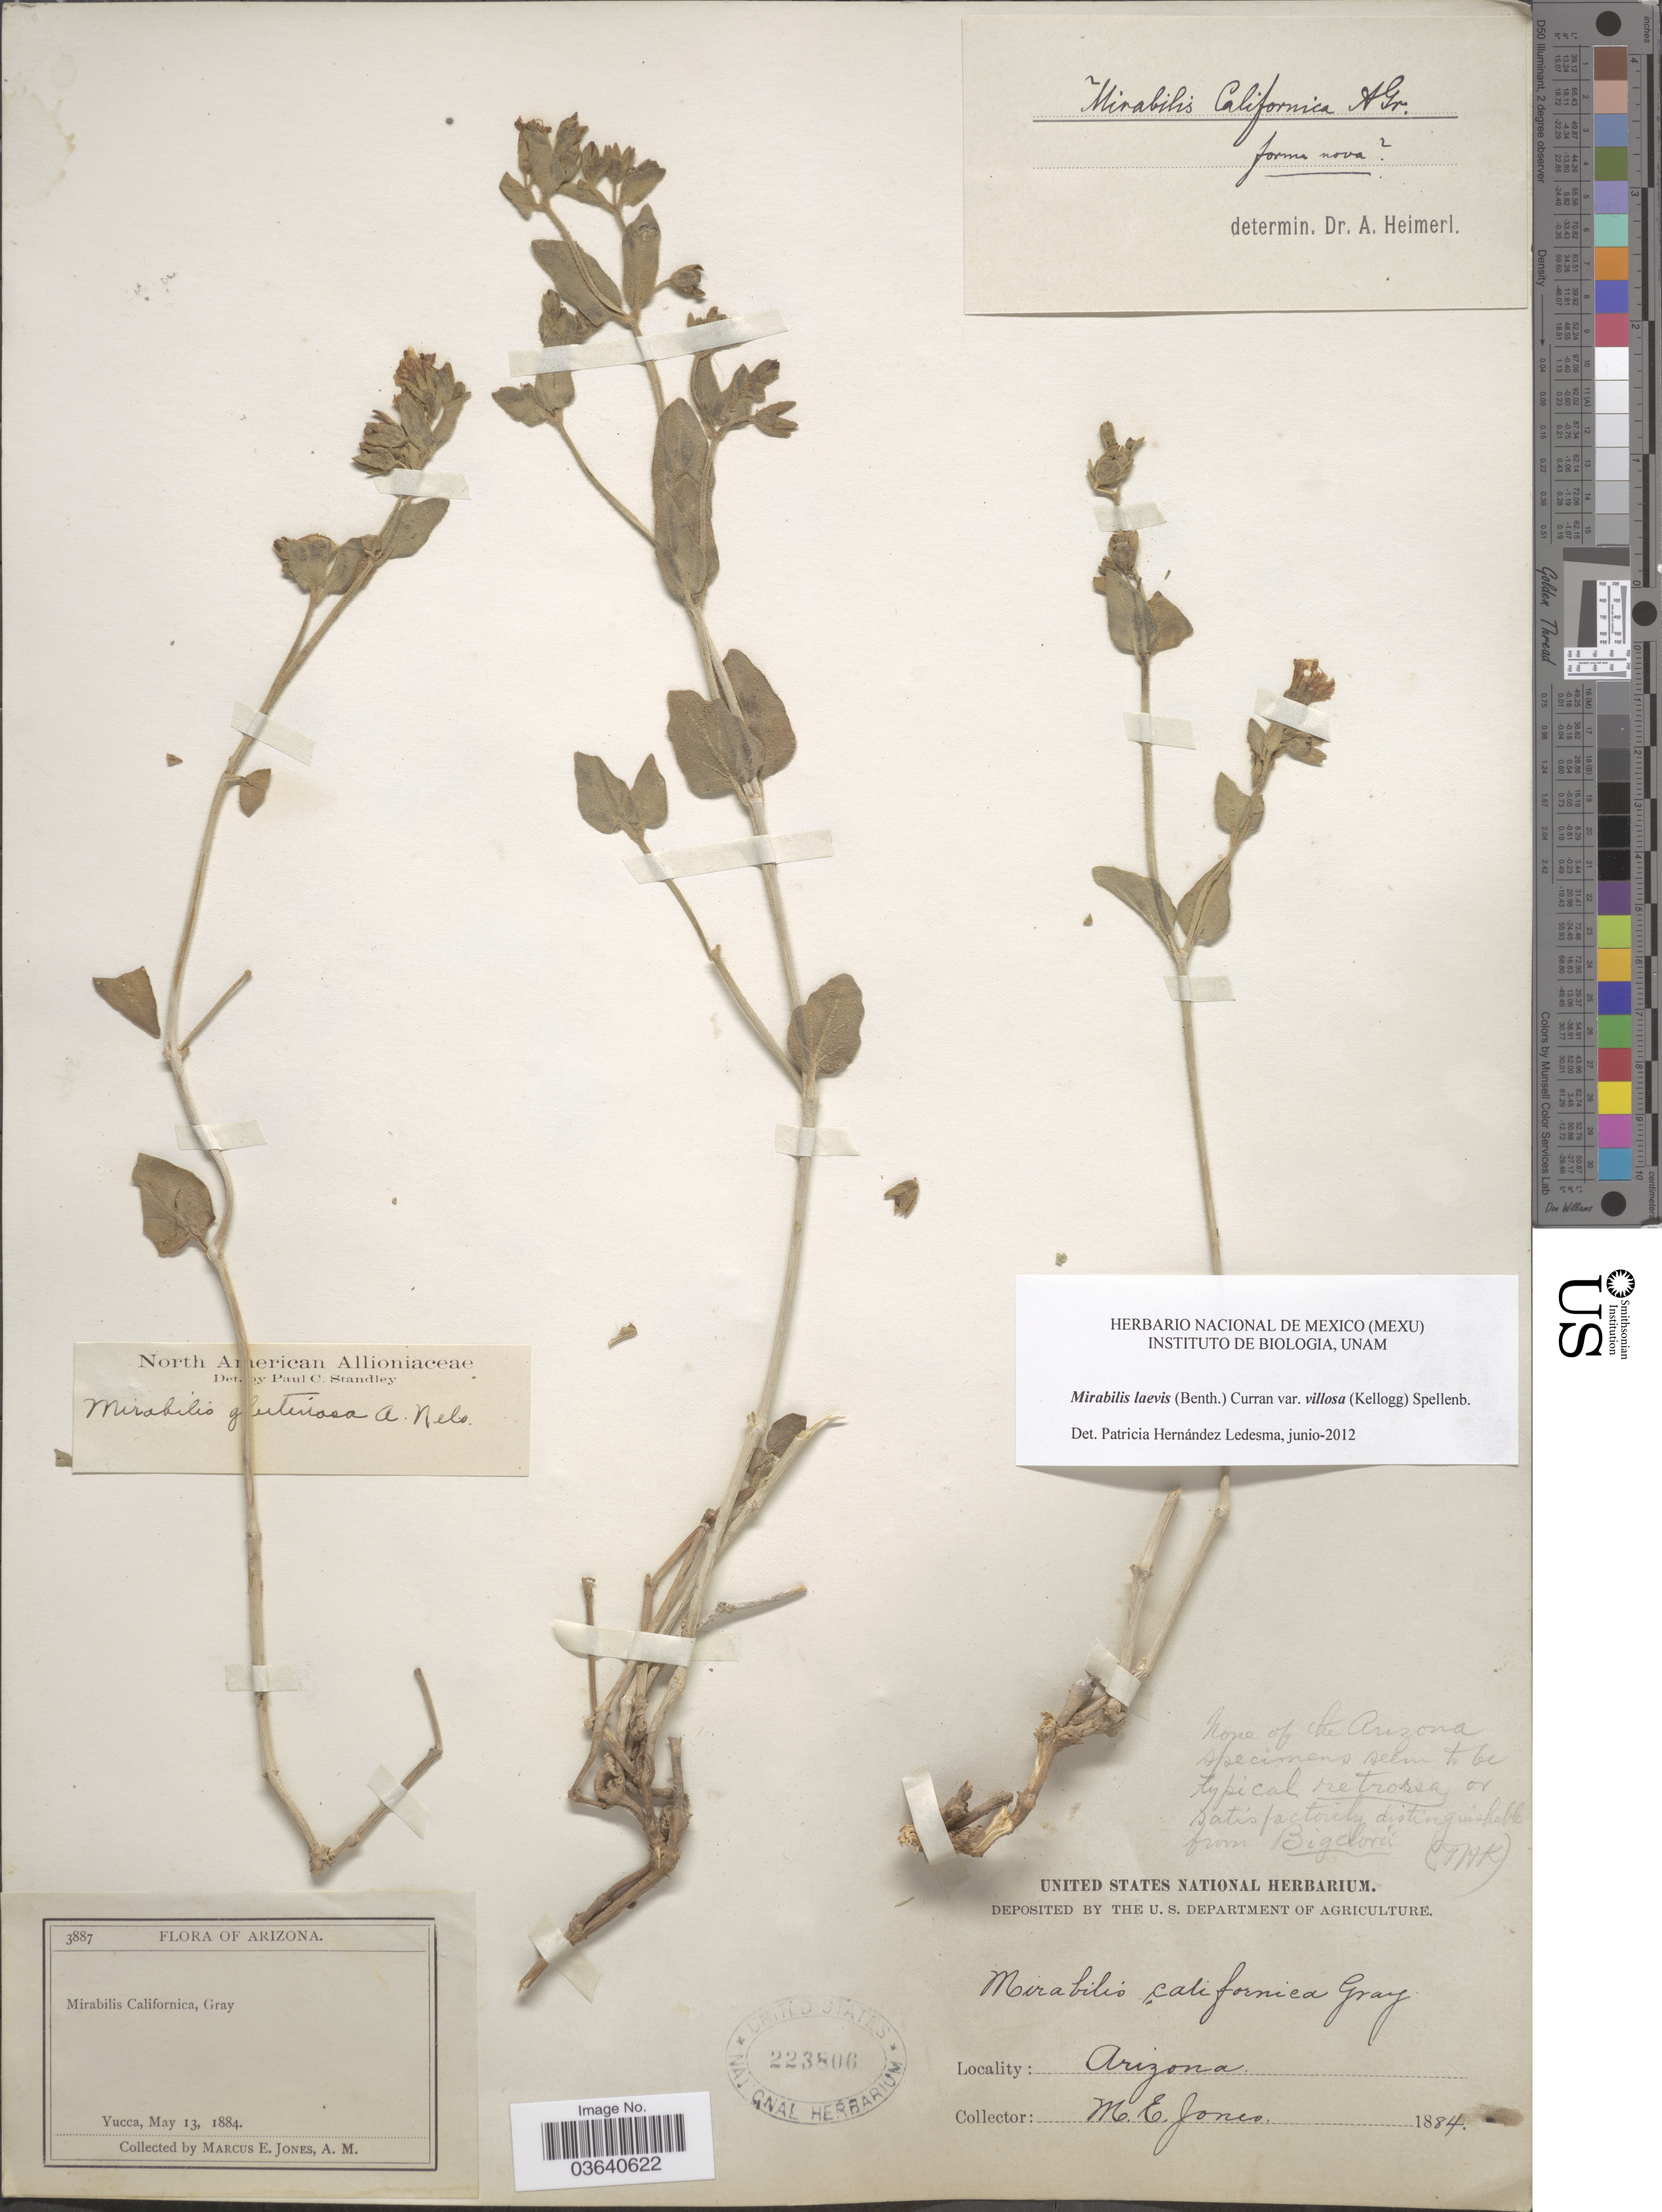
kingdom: Plantae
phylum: Tracheophyta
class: Magnoliopsida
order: Caryophyllales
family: Nyctaginaceae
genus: Mirabilis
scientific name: Mirabilis laevis var. villosa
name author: (Kellogg) Spellenb.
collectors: M. E. Jones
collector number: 3887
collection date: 1884-05-13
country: United States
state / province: Arizona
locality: Yucca.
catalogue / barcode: US 223806